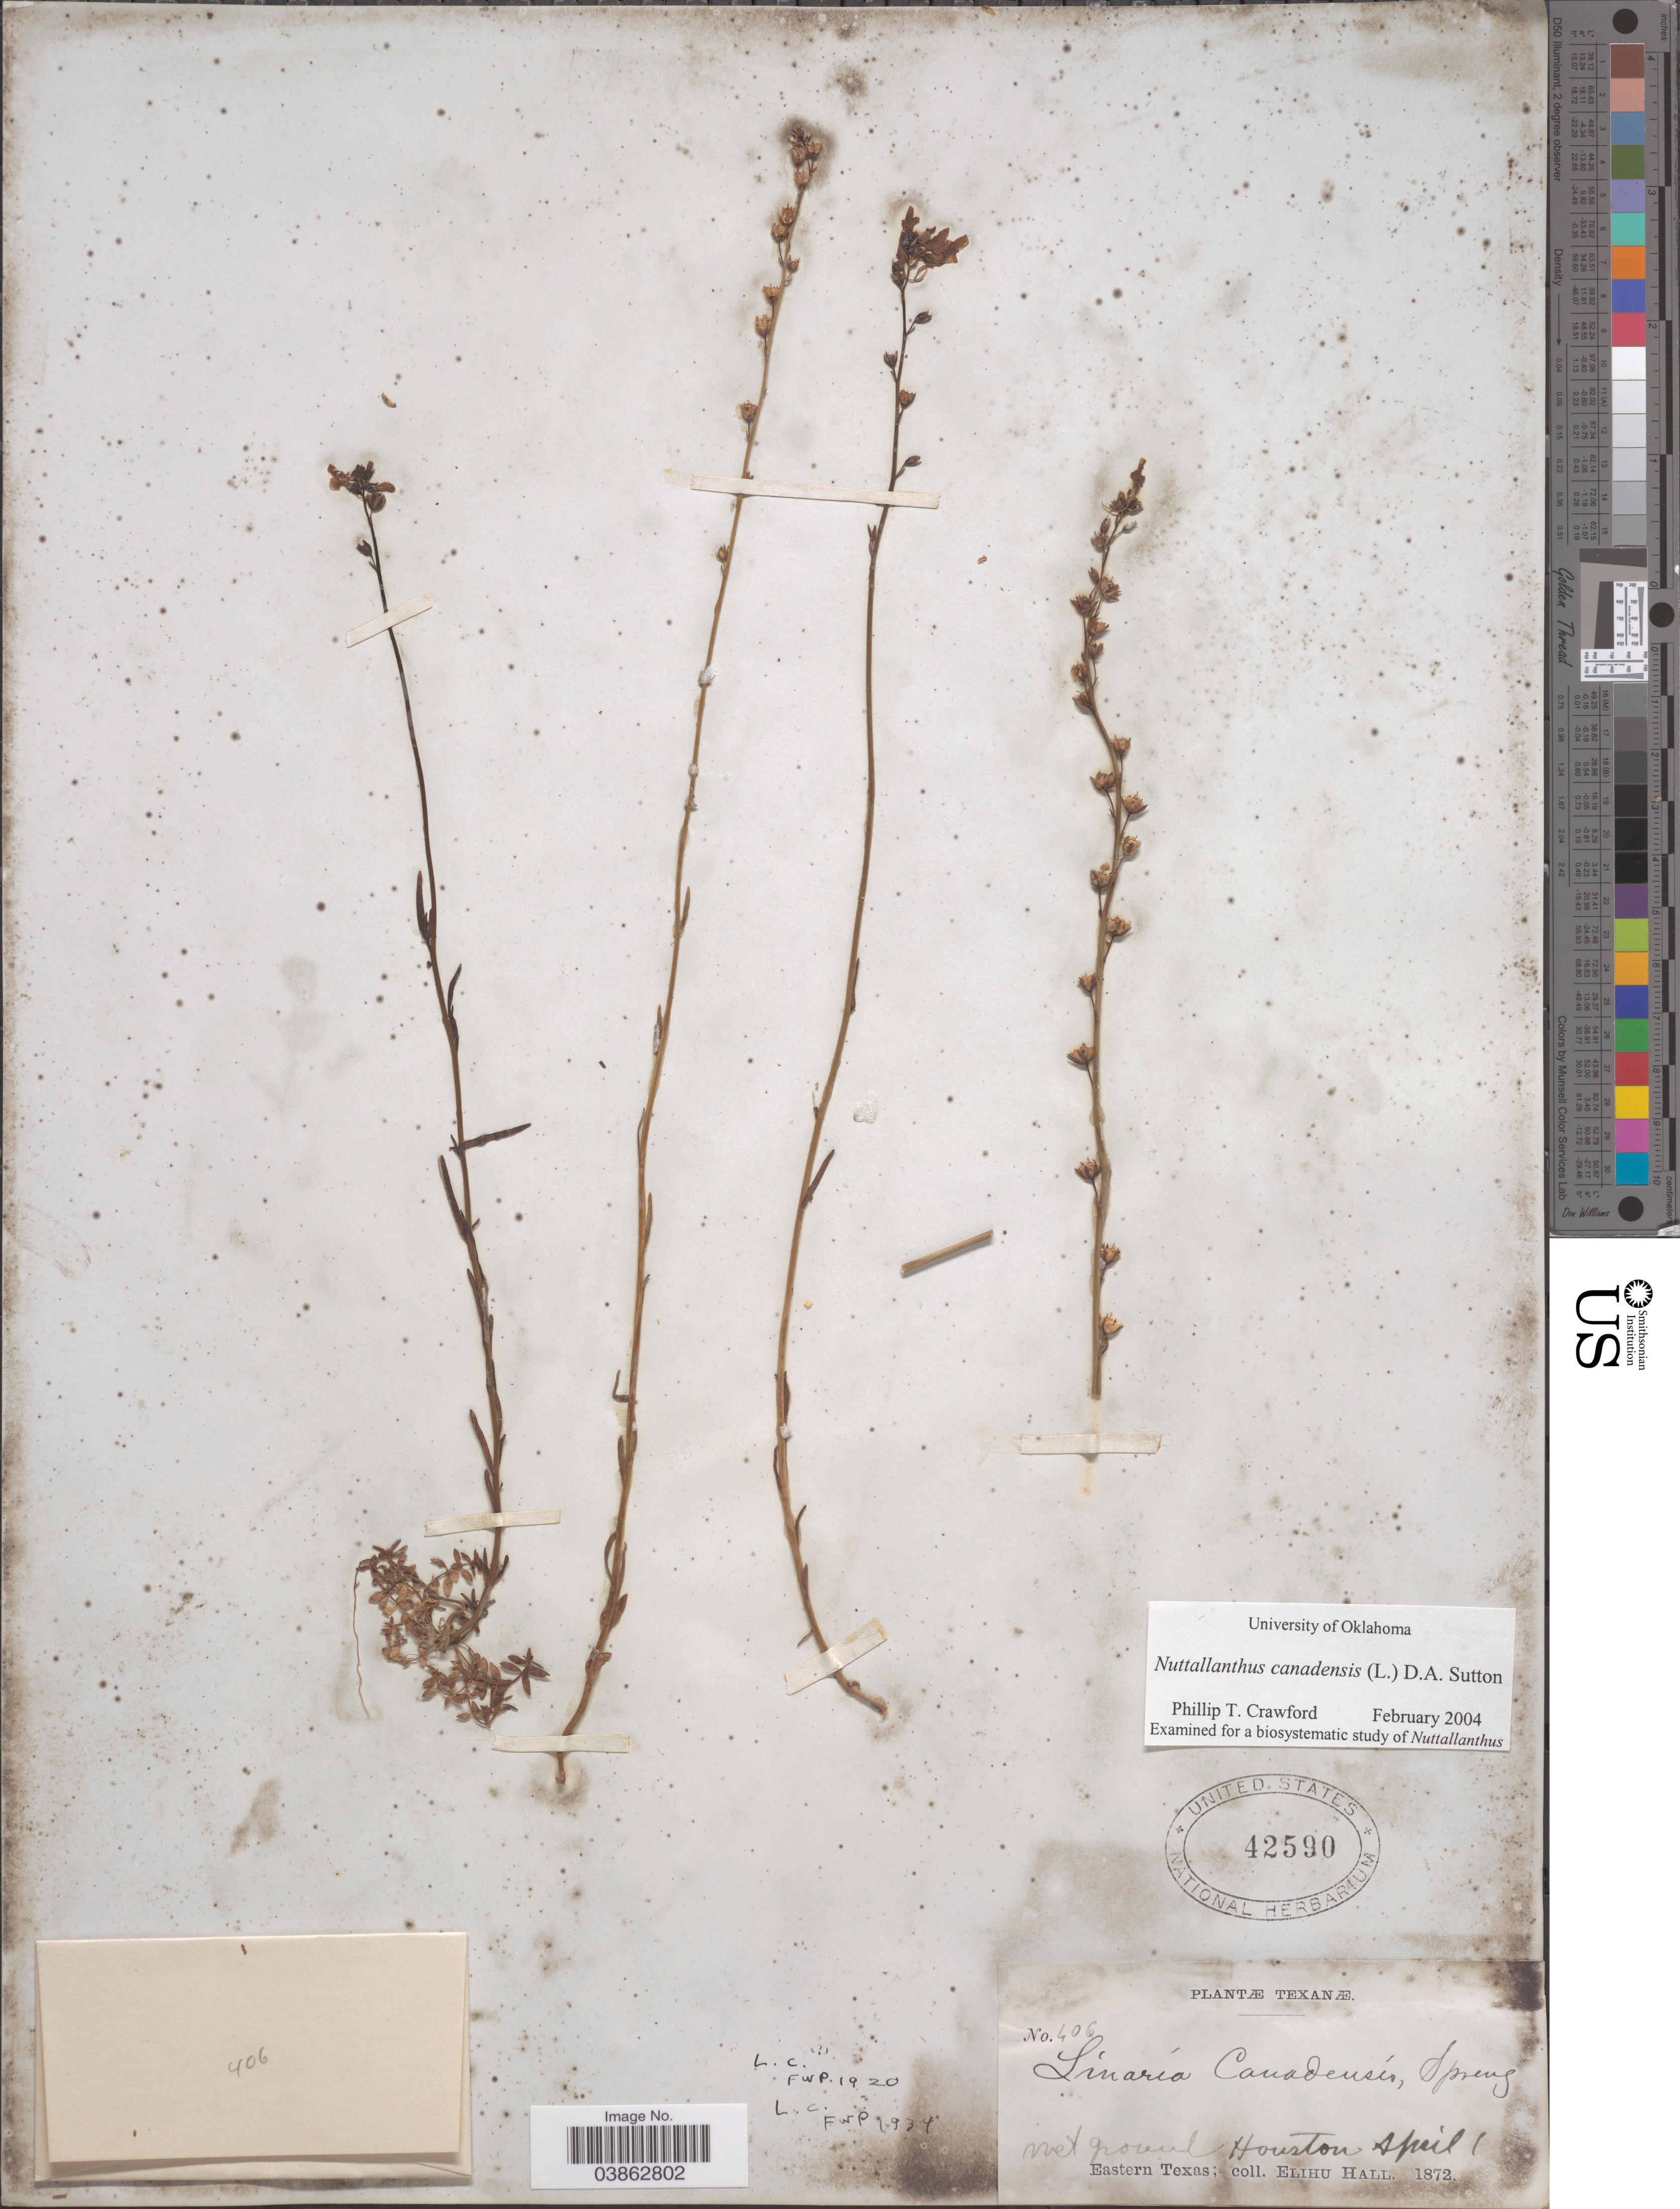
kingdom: Plantae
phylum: Tracheophyta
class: Magnoliopsida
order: Lamiales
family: Plantaginaceae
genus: Linaria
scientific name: Linaria canadensis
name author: (L.) Dum. Cours.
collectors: E. Hall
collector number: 406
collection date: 1872-04-01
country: United States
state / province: Texas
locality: Houston. Eastern Texas.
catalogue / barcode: US 42590